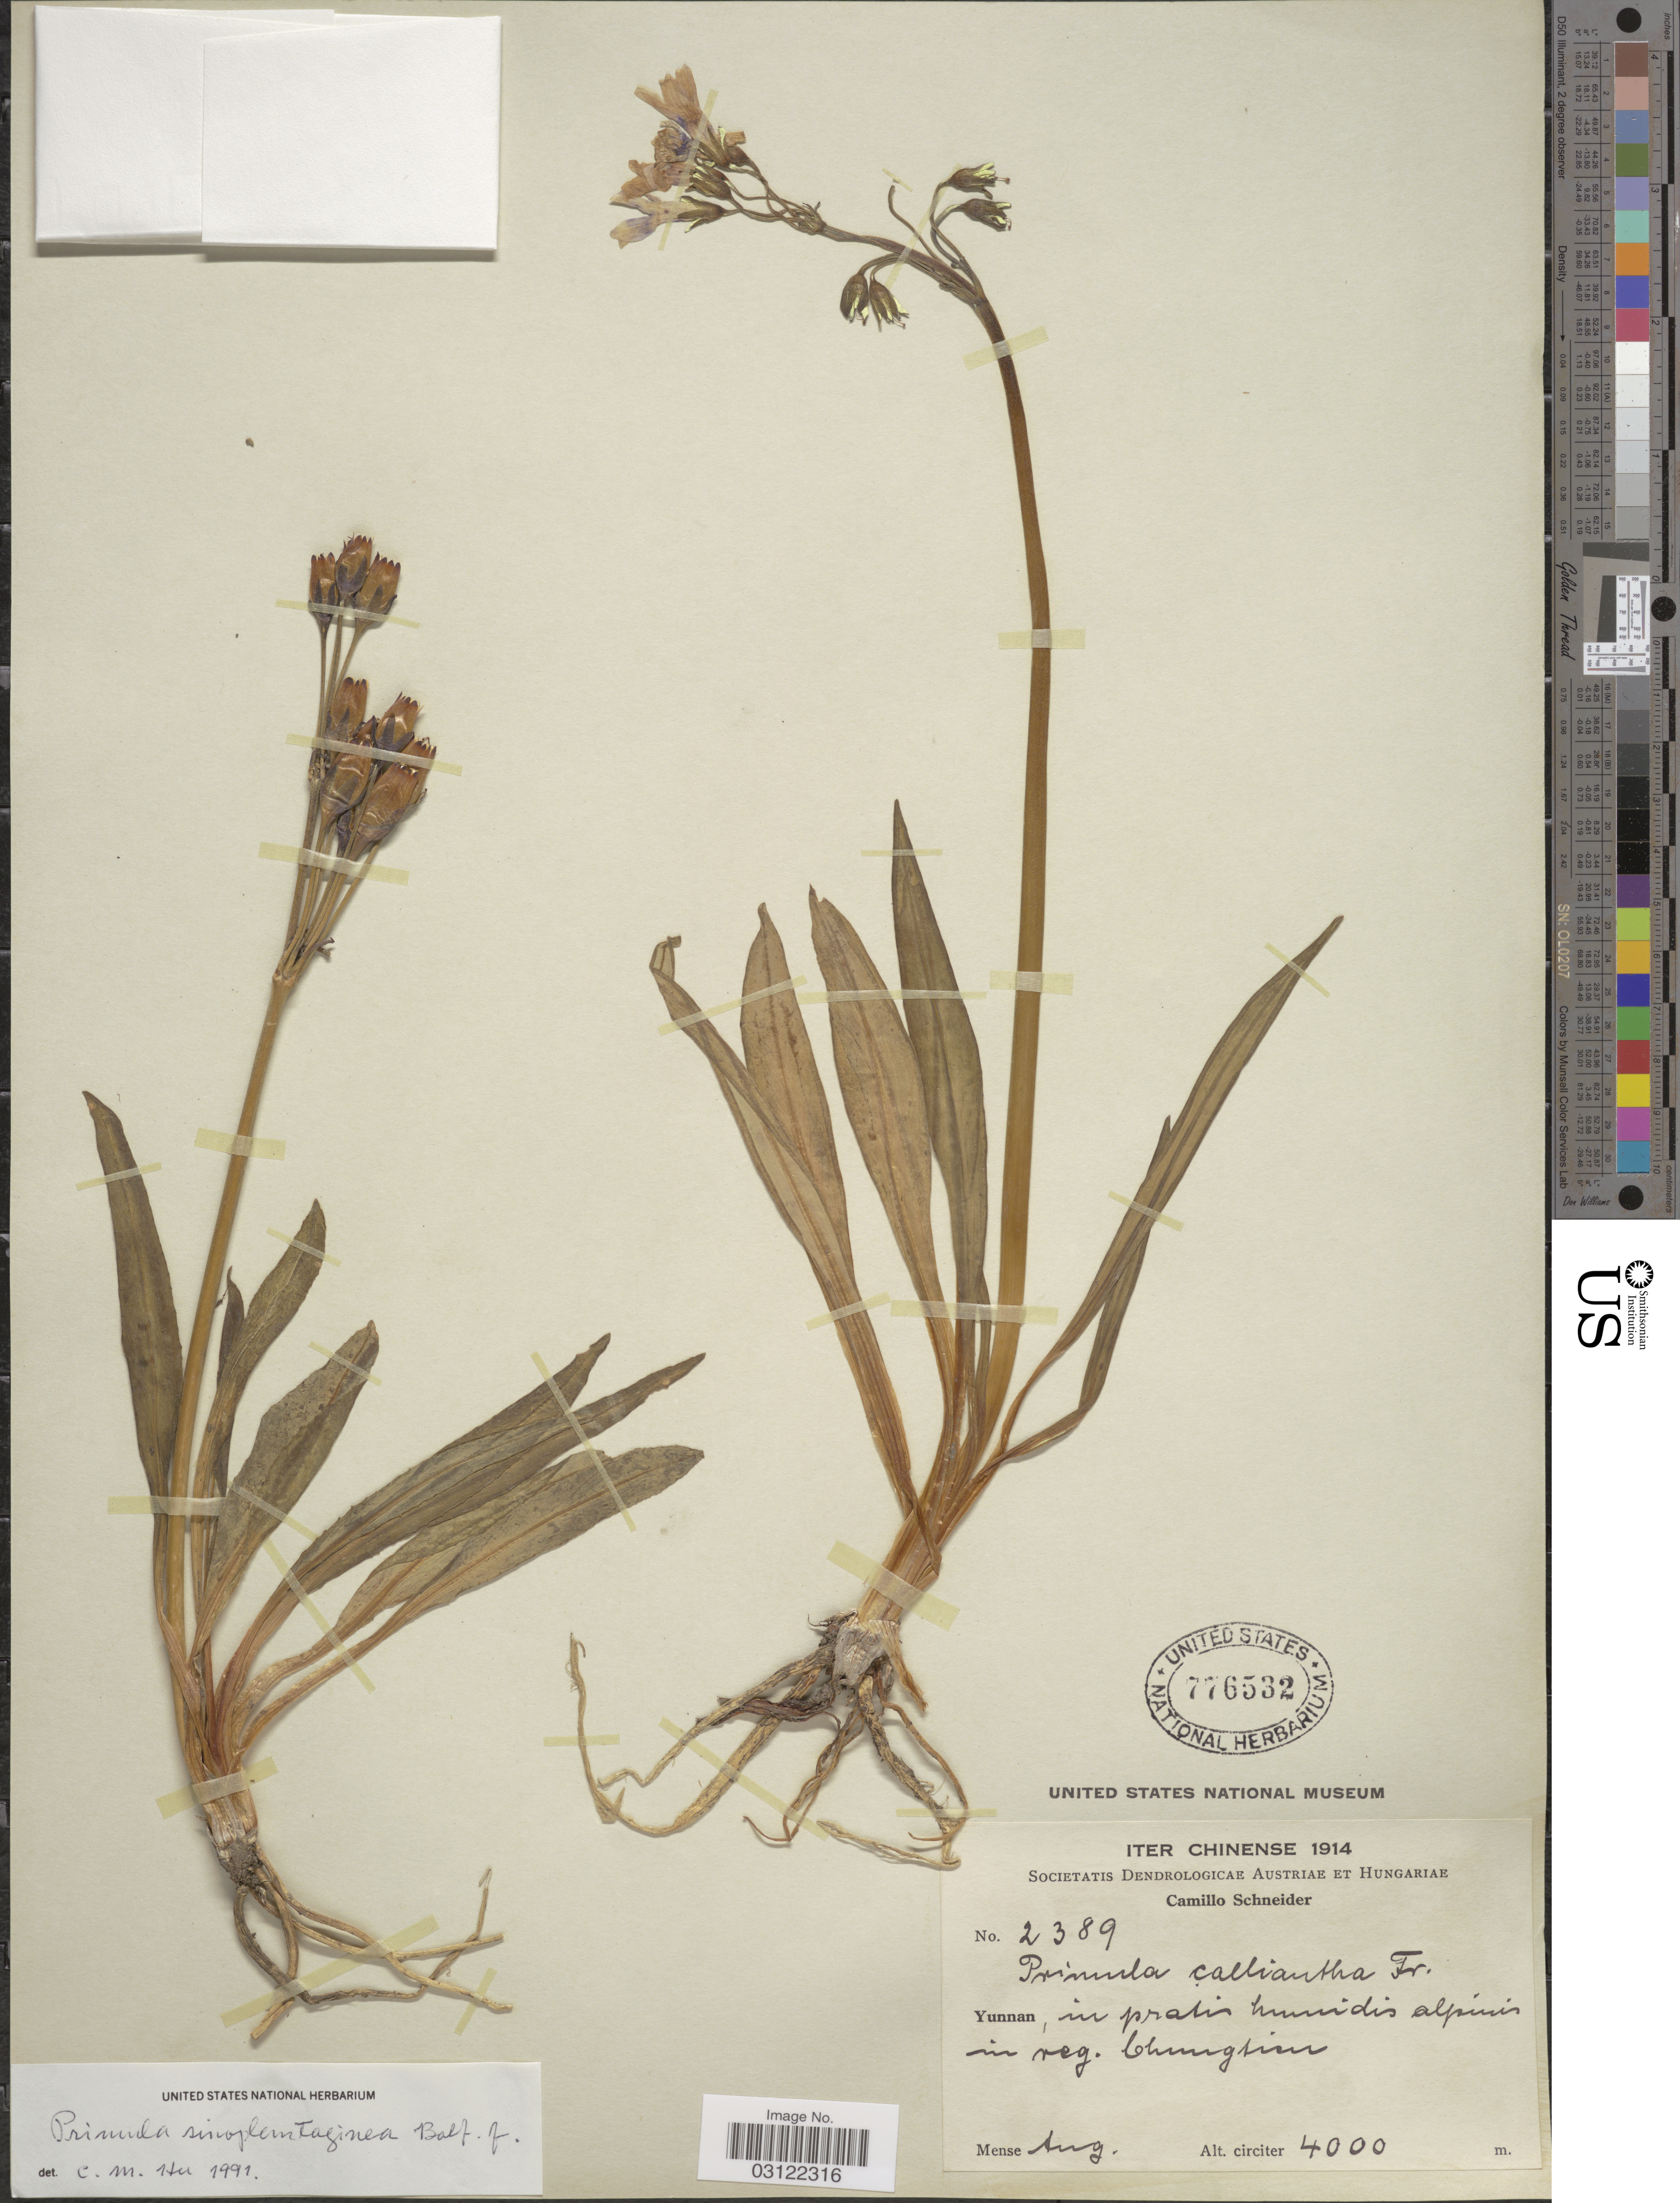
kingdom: Plantae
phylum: Tracheophyta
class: Magnoliopsida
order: Ericales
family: Primulaceae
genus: Primula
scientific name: Primula sinoplantaginea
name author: Balf. f.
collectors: C. K. Schneider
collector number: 2389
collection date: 1914-08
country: China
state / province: Yunnan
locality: In pratis humidis alpinis in reg. Chungtien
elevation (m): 4000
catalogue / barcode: US 776532